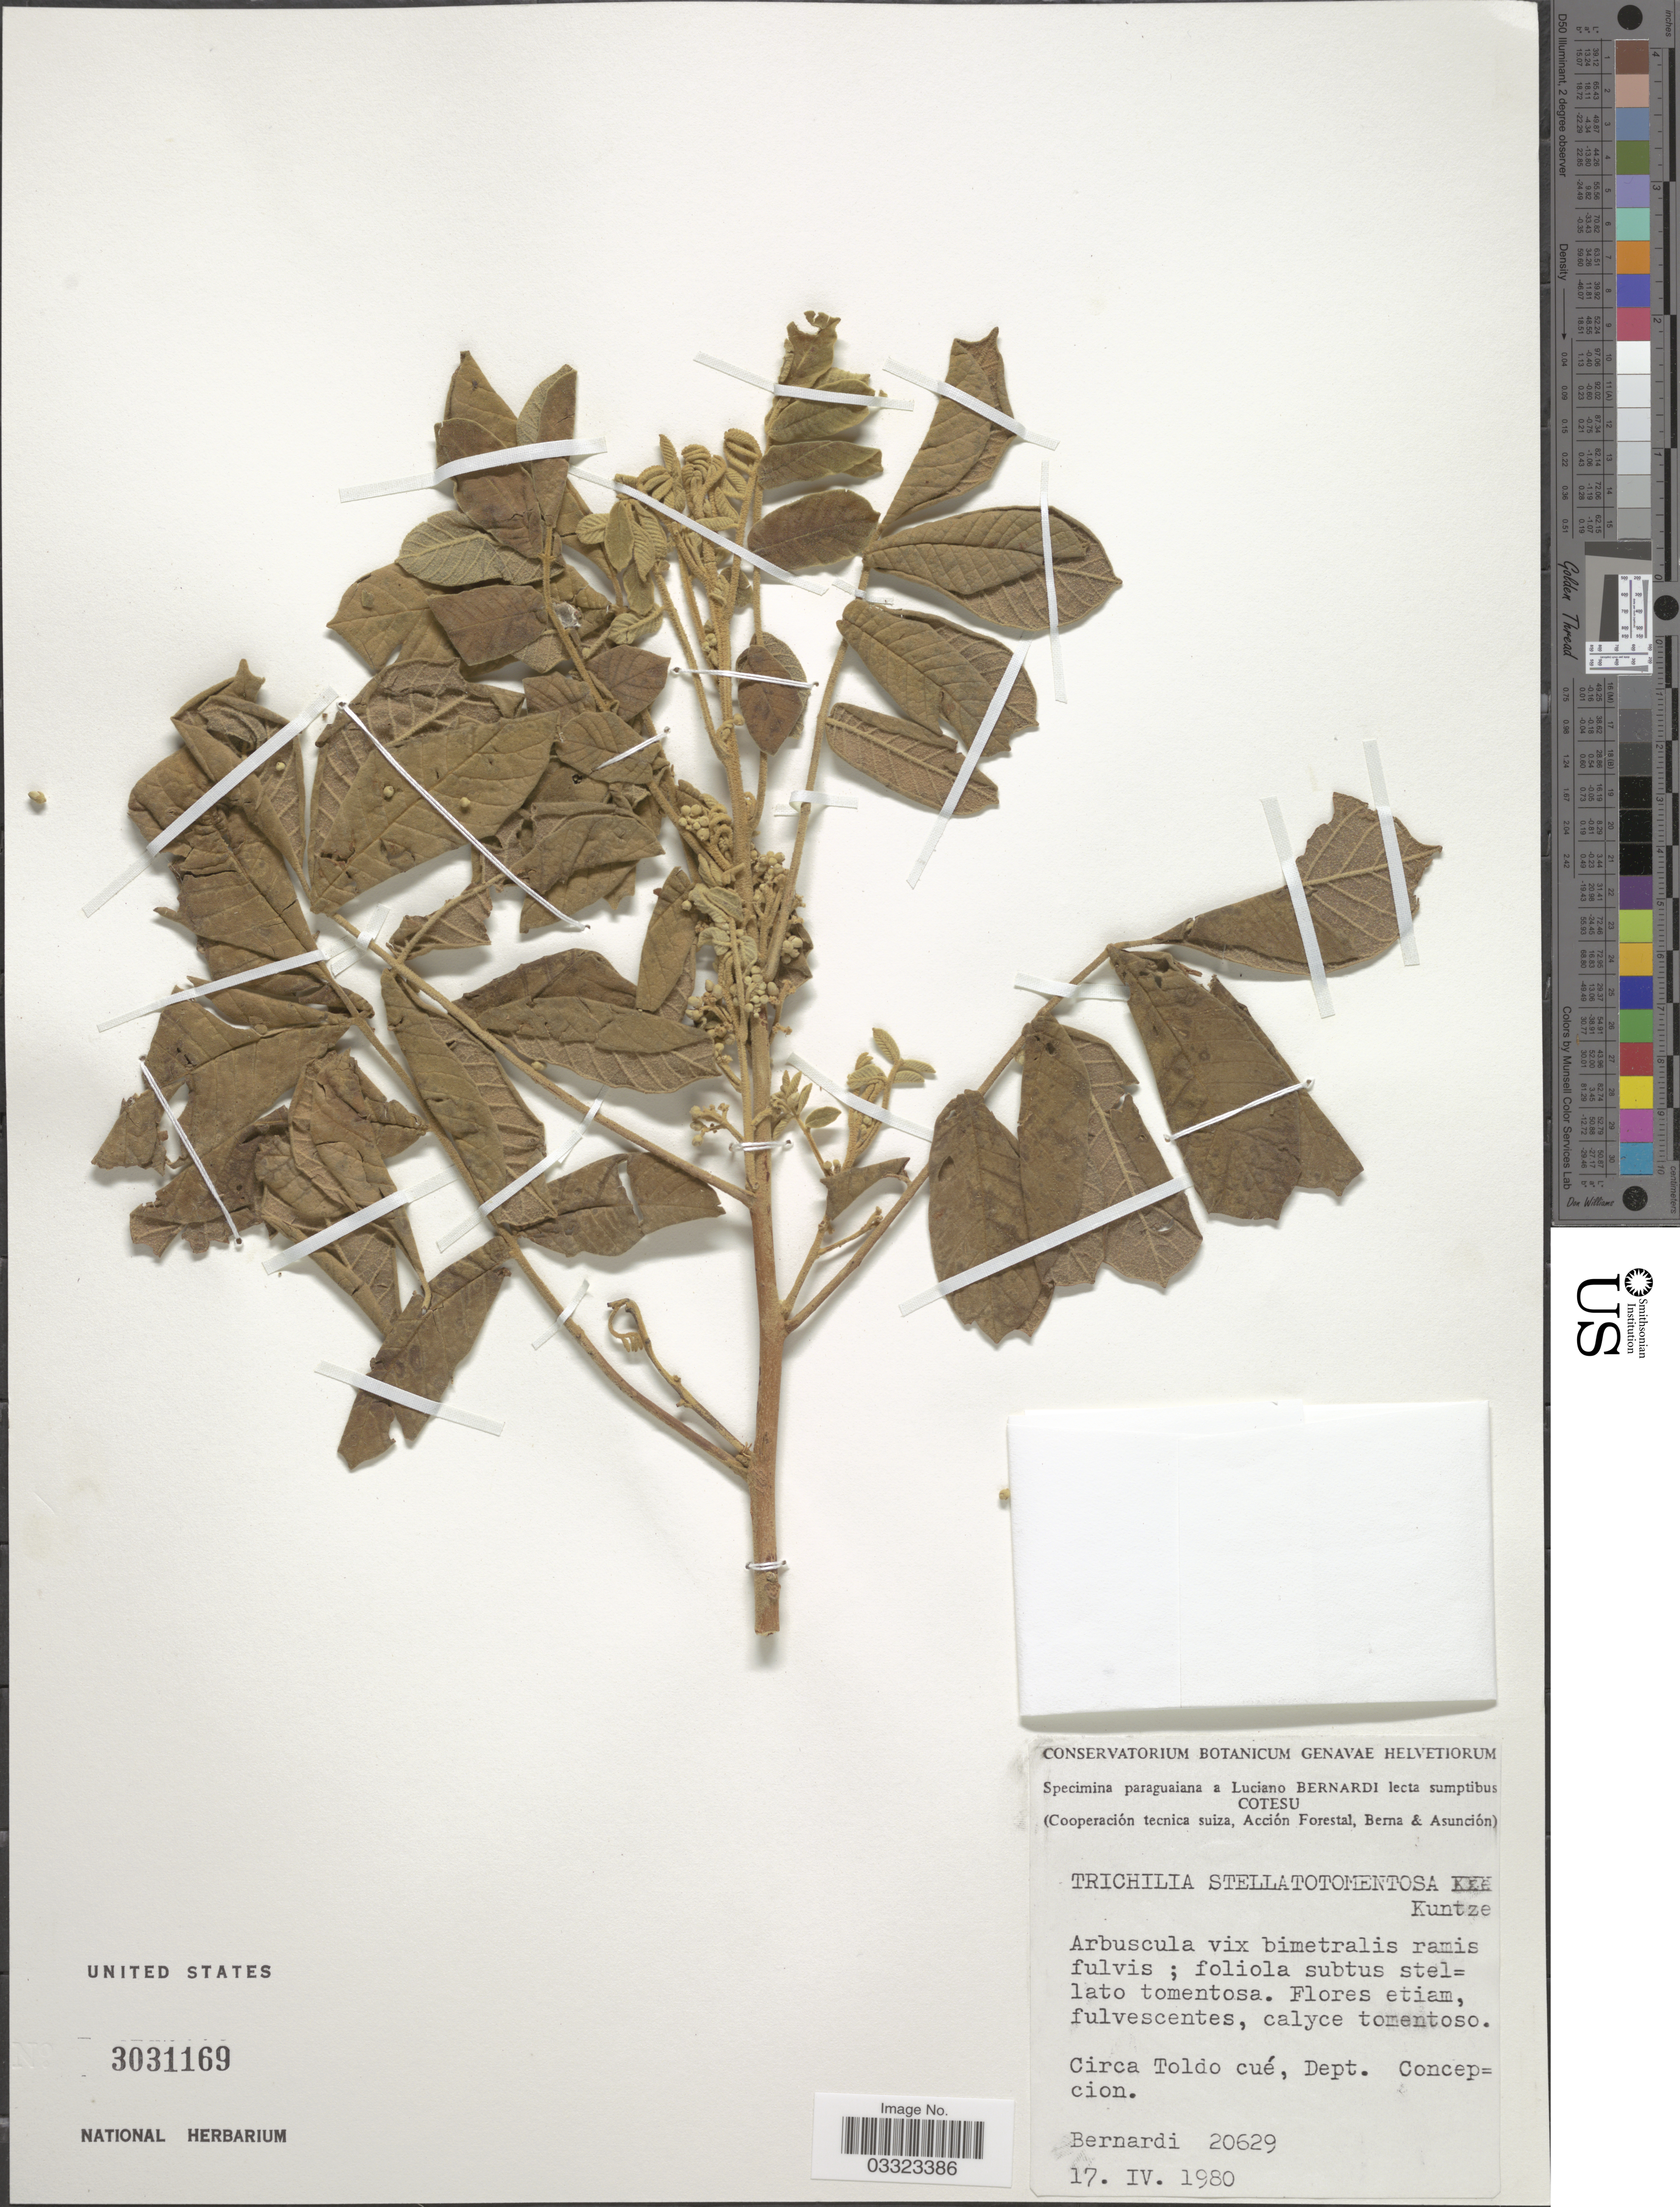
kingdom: Plantae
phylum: Tracheophyta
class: Magnoliopsida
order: Sapindales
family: Meliaceae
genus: Trichilia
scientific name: Trichilia stellatotomentosa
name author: Kuntze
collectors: L. Bernardi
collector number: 20629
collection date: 1980-04-17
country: Paraguay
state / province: Concepcion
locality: Circa Toldo cué, Dept. Concepcion.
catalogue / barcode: US 3031169